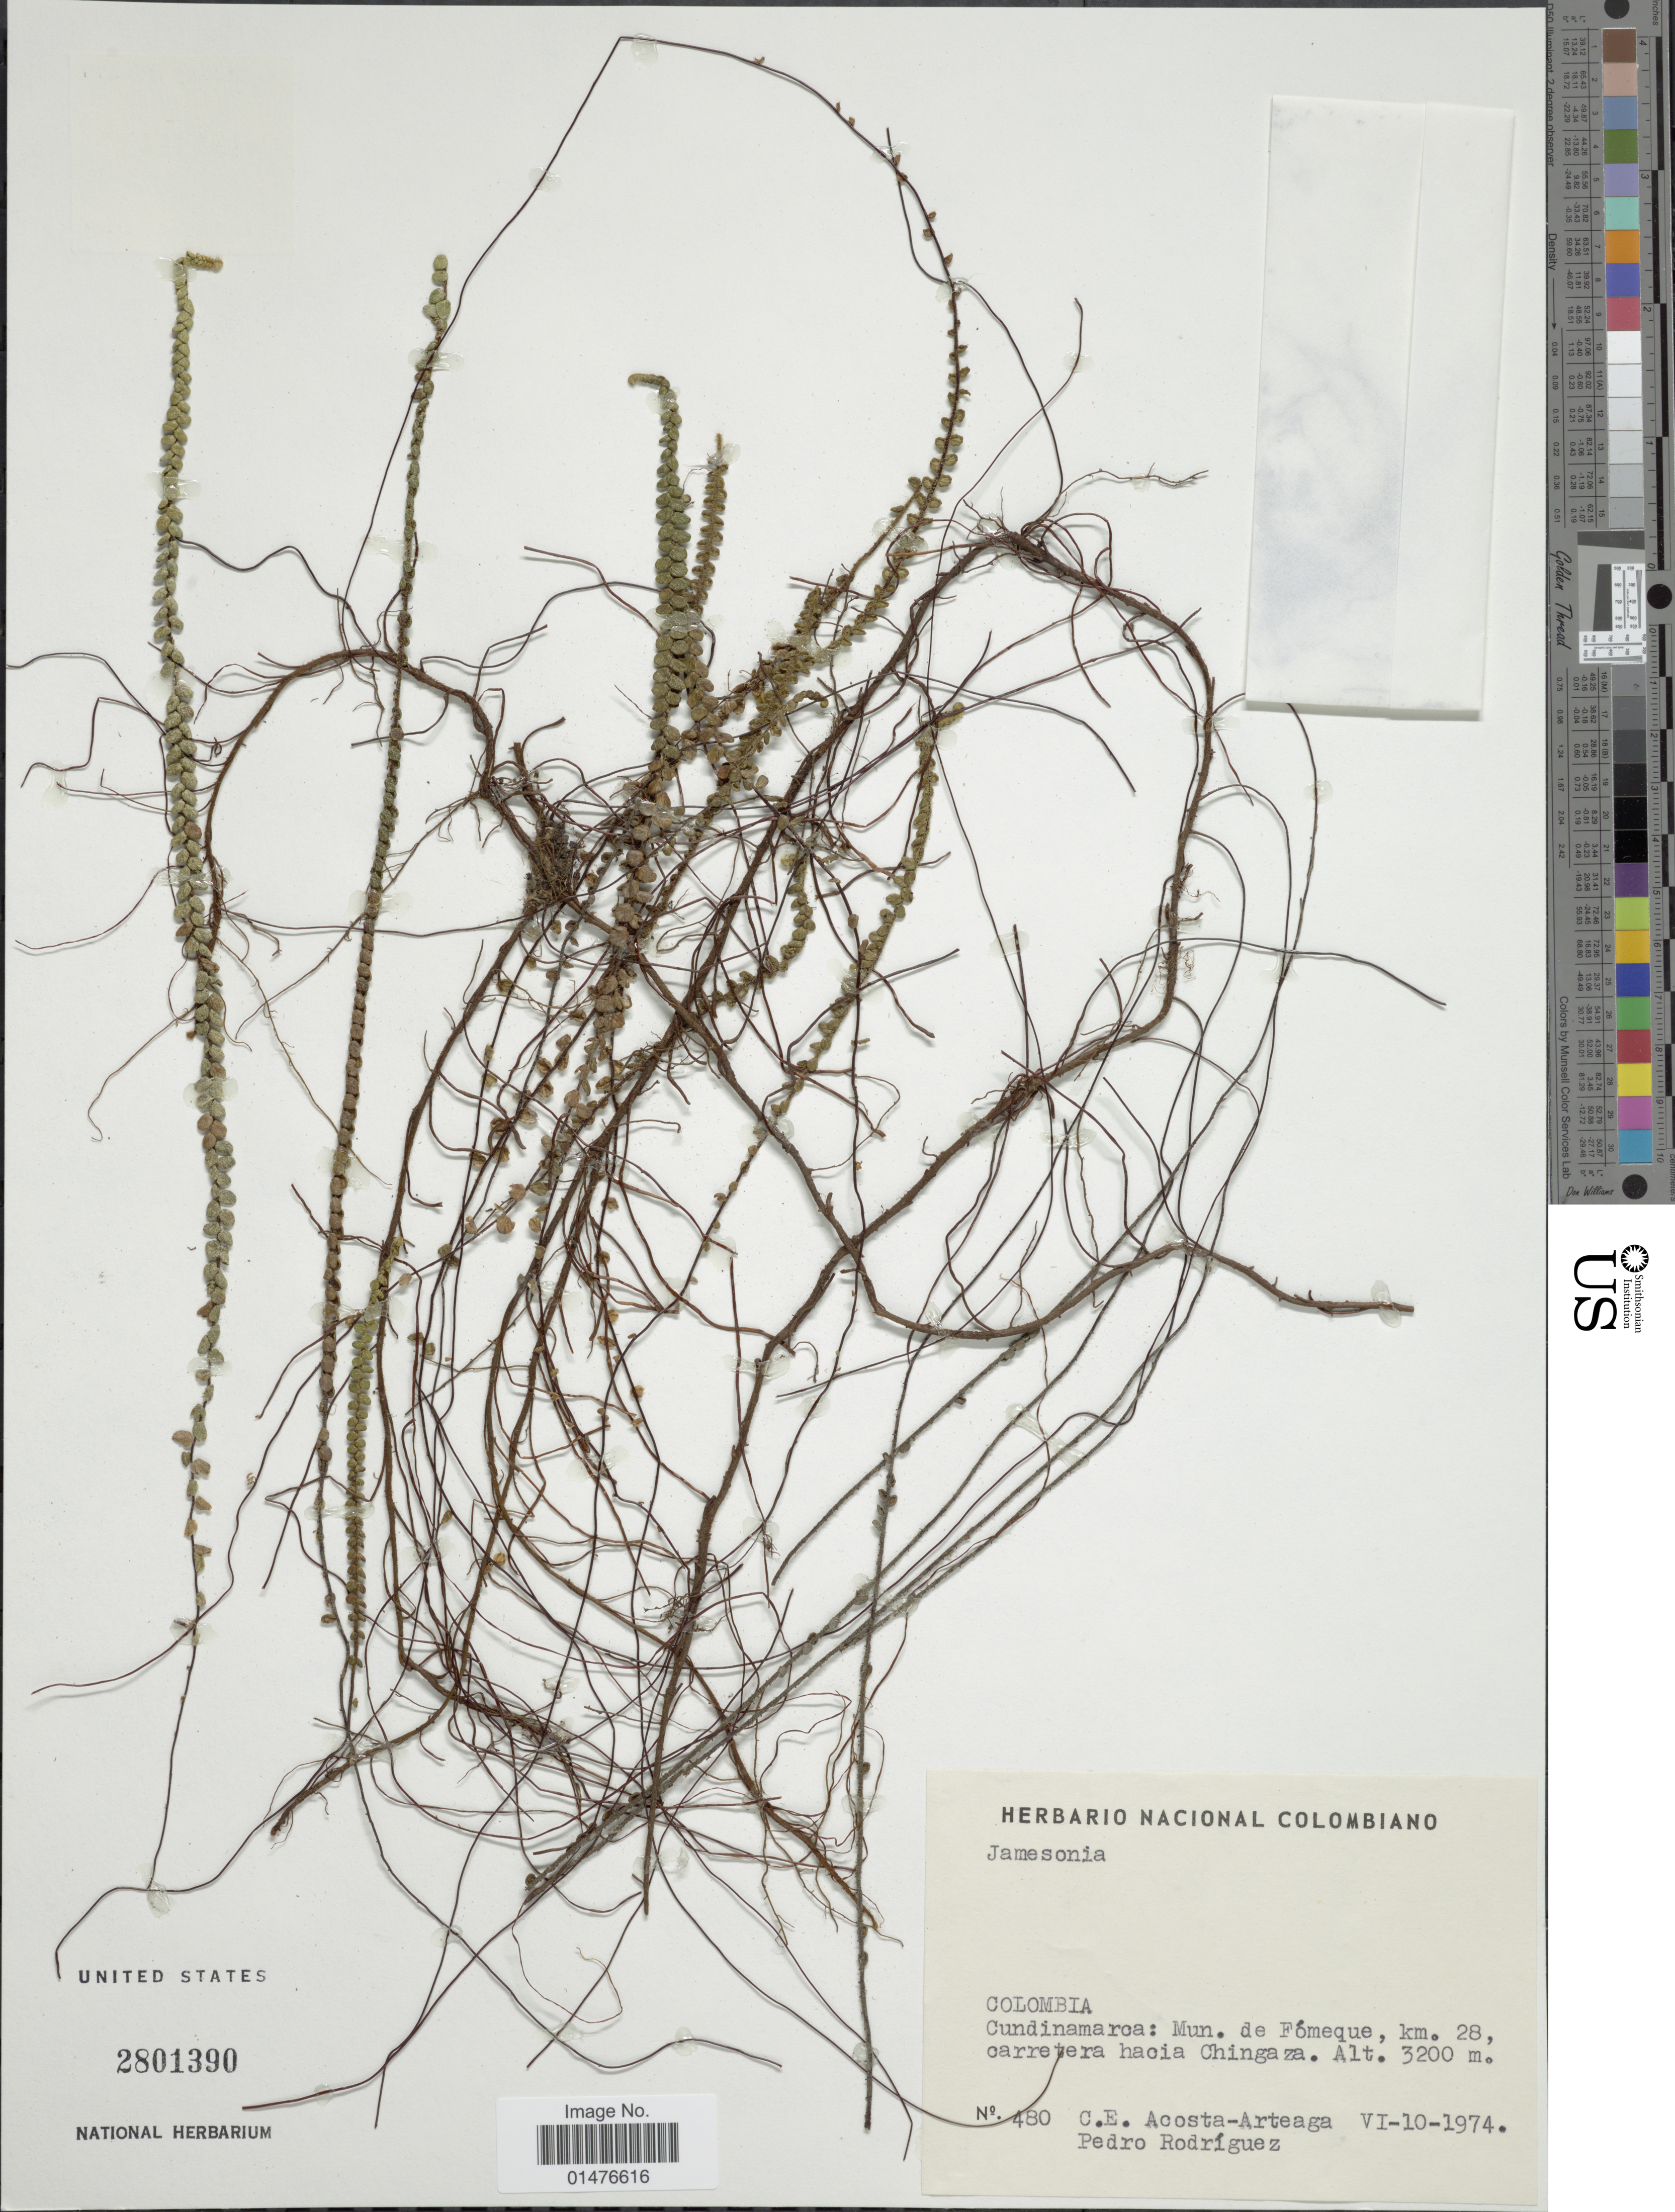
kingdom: Plantae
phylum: Tracheophyta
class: Polypodiopsida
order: Polypodiales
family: Pteridaceae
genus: Jamesonia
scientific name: Jamesonia sp.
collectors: C. E. Acosta-Arteaga & P. Acevedo-Rodr.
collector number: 480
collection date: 1974-10-06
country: Colombia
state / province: Cundinamarca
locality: Mun. de Fómeque, km. 28, carretera hacia Chingaza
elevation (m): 3200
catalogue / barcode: US 2801390